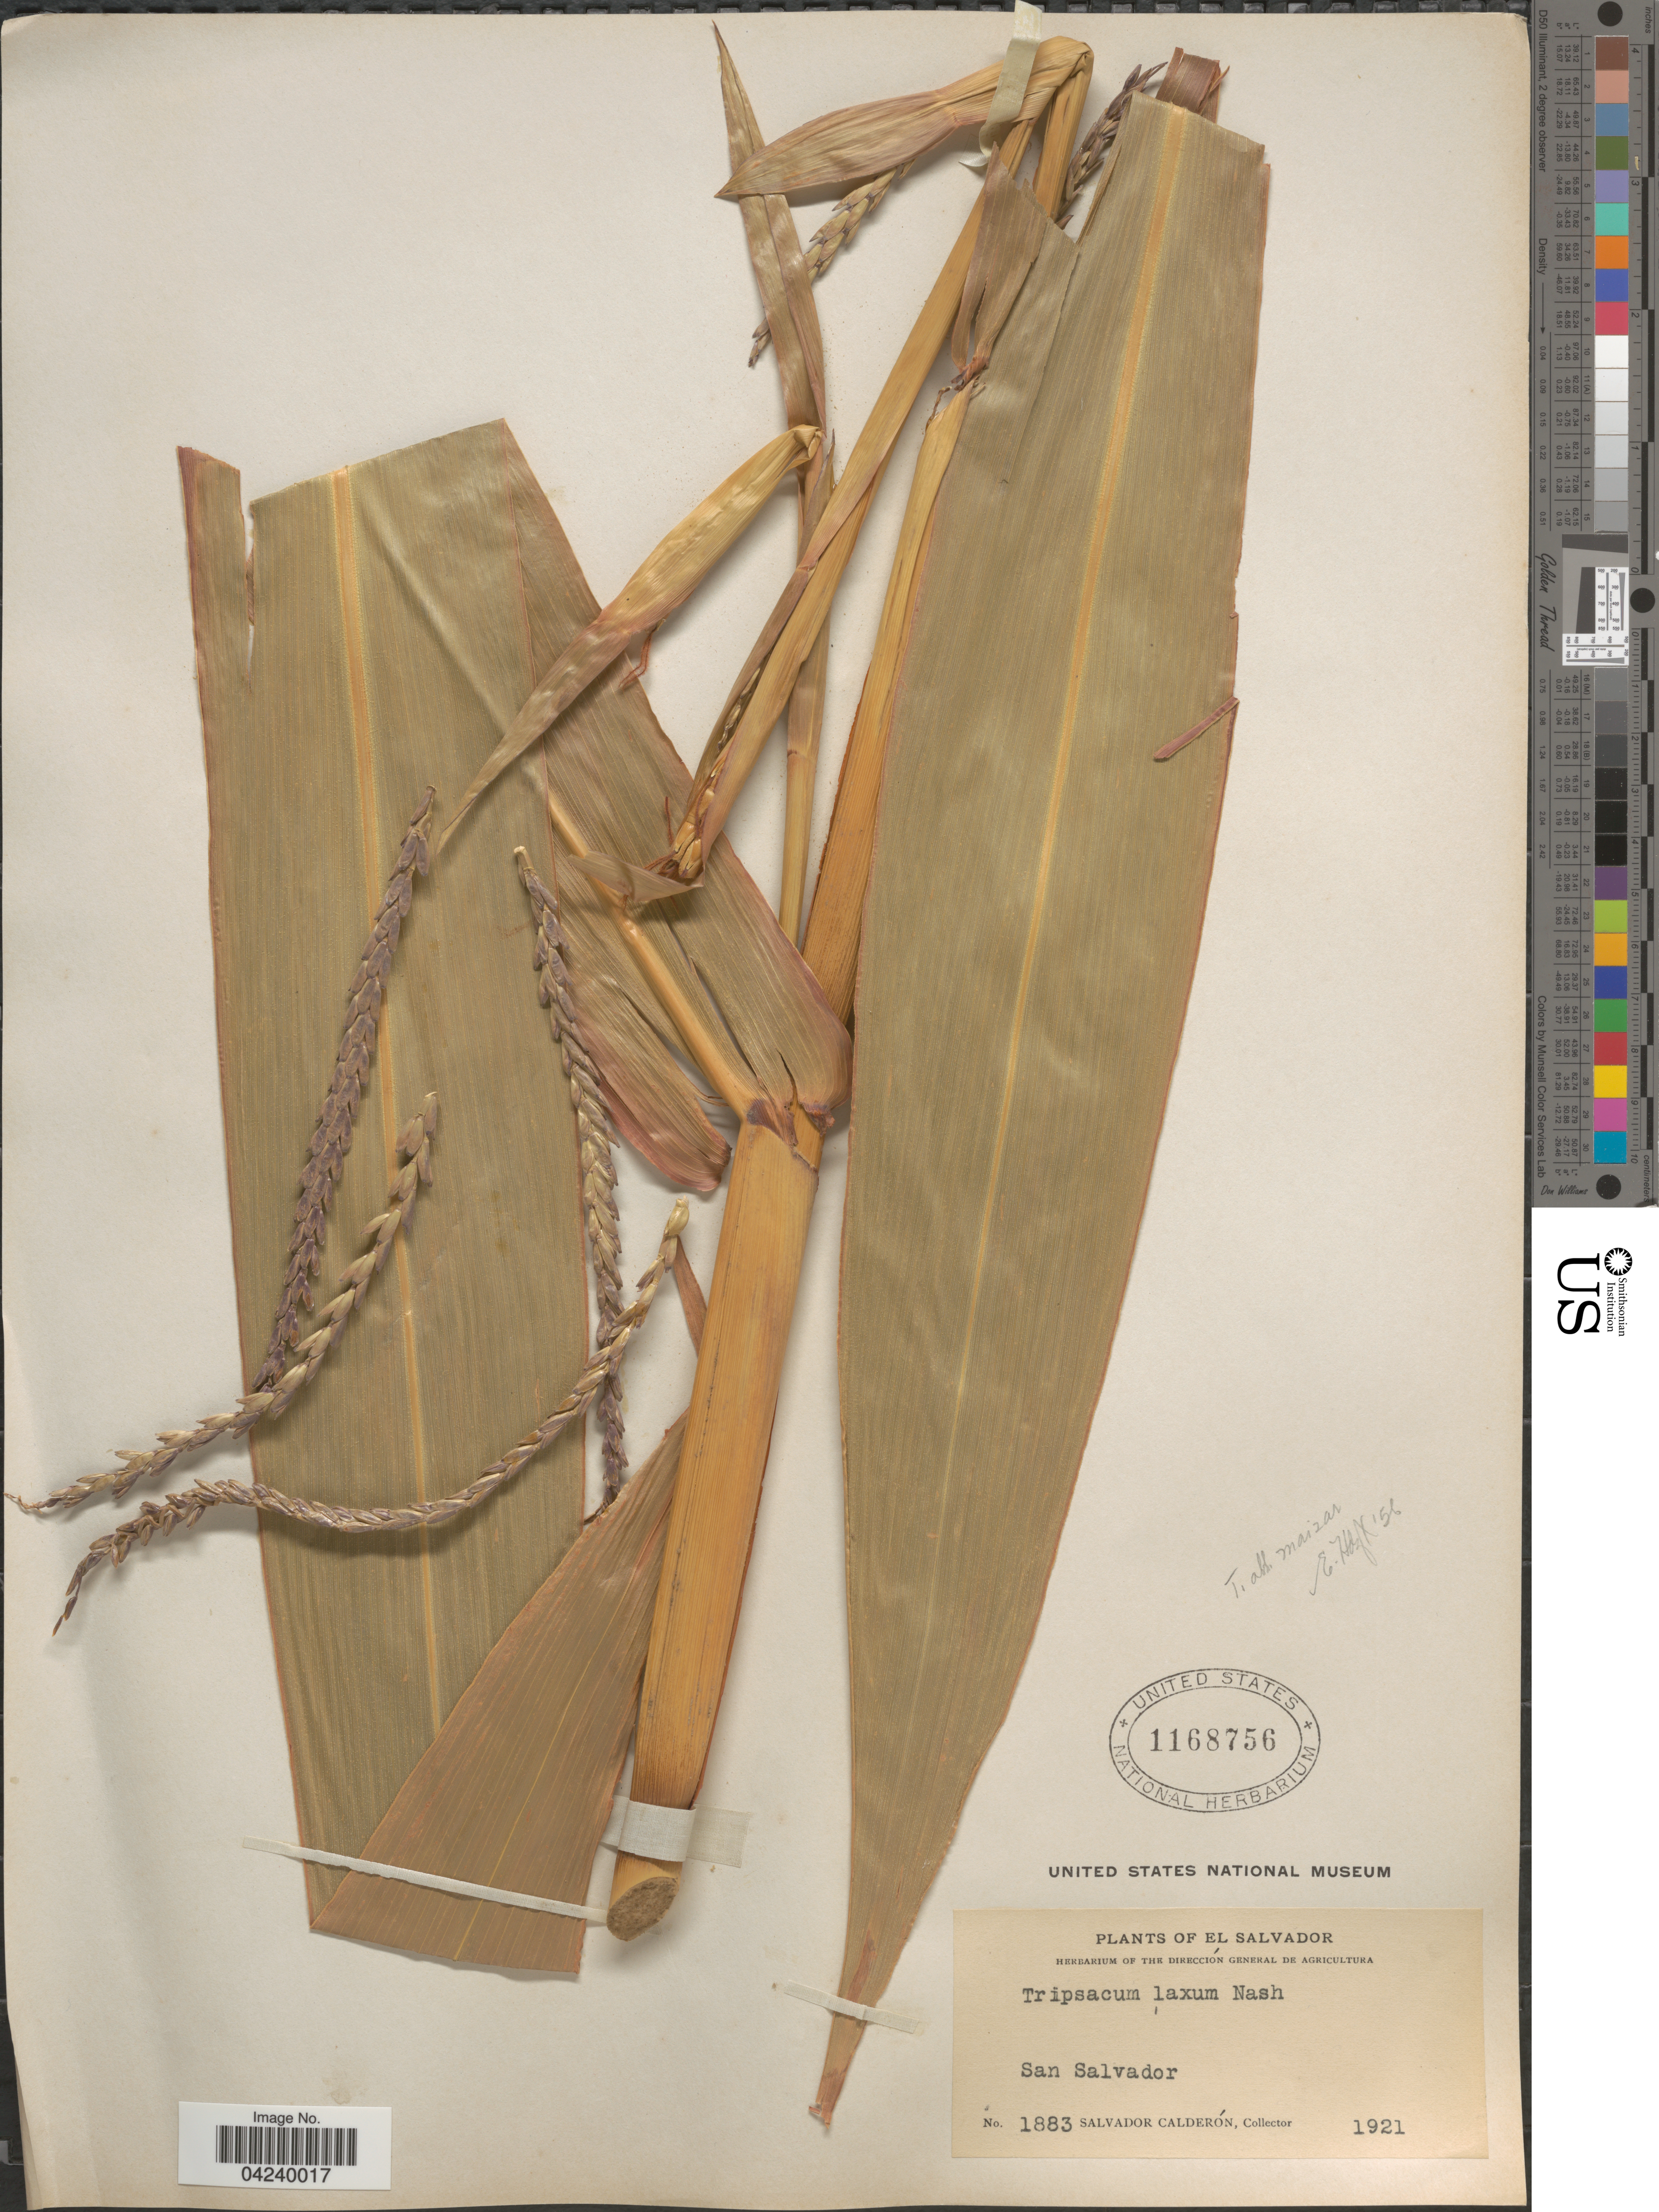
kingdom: Plantae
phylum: Tracheophyta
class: Liliopsida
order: Poales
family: Poaceae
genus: Tripsacum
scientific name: Tripsacum sp.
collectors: S. Calderón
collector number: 1883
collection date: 1921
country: El Salvador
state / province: San Salvador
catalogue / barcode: US 1168756